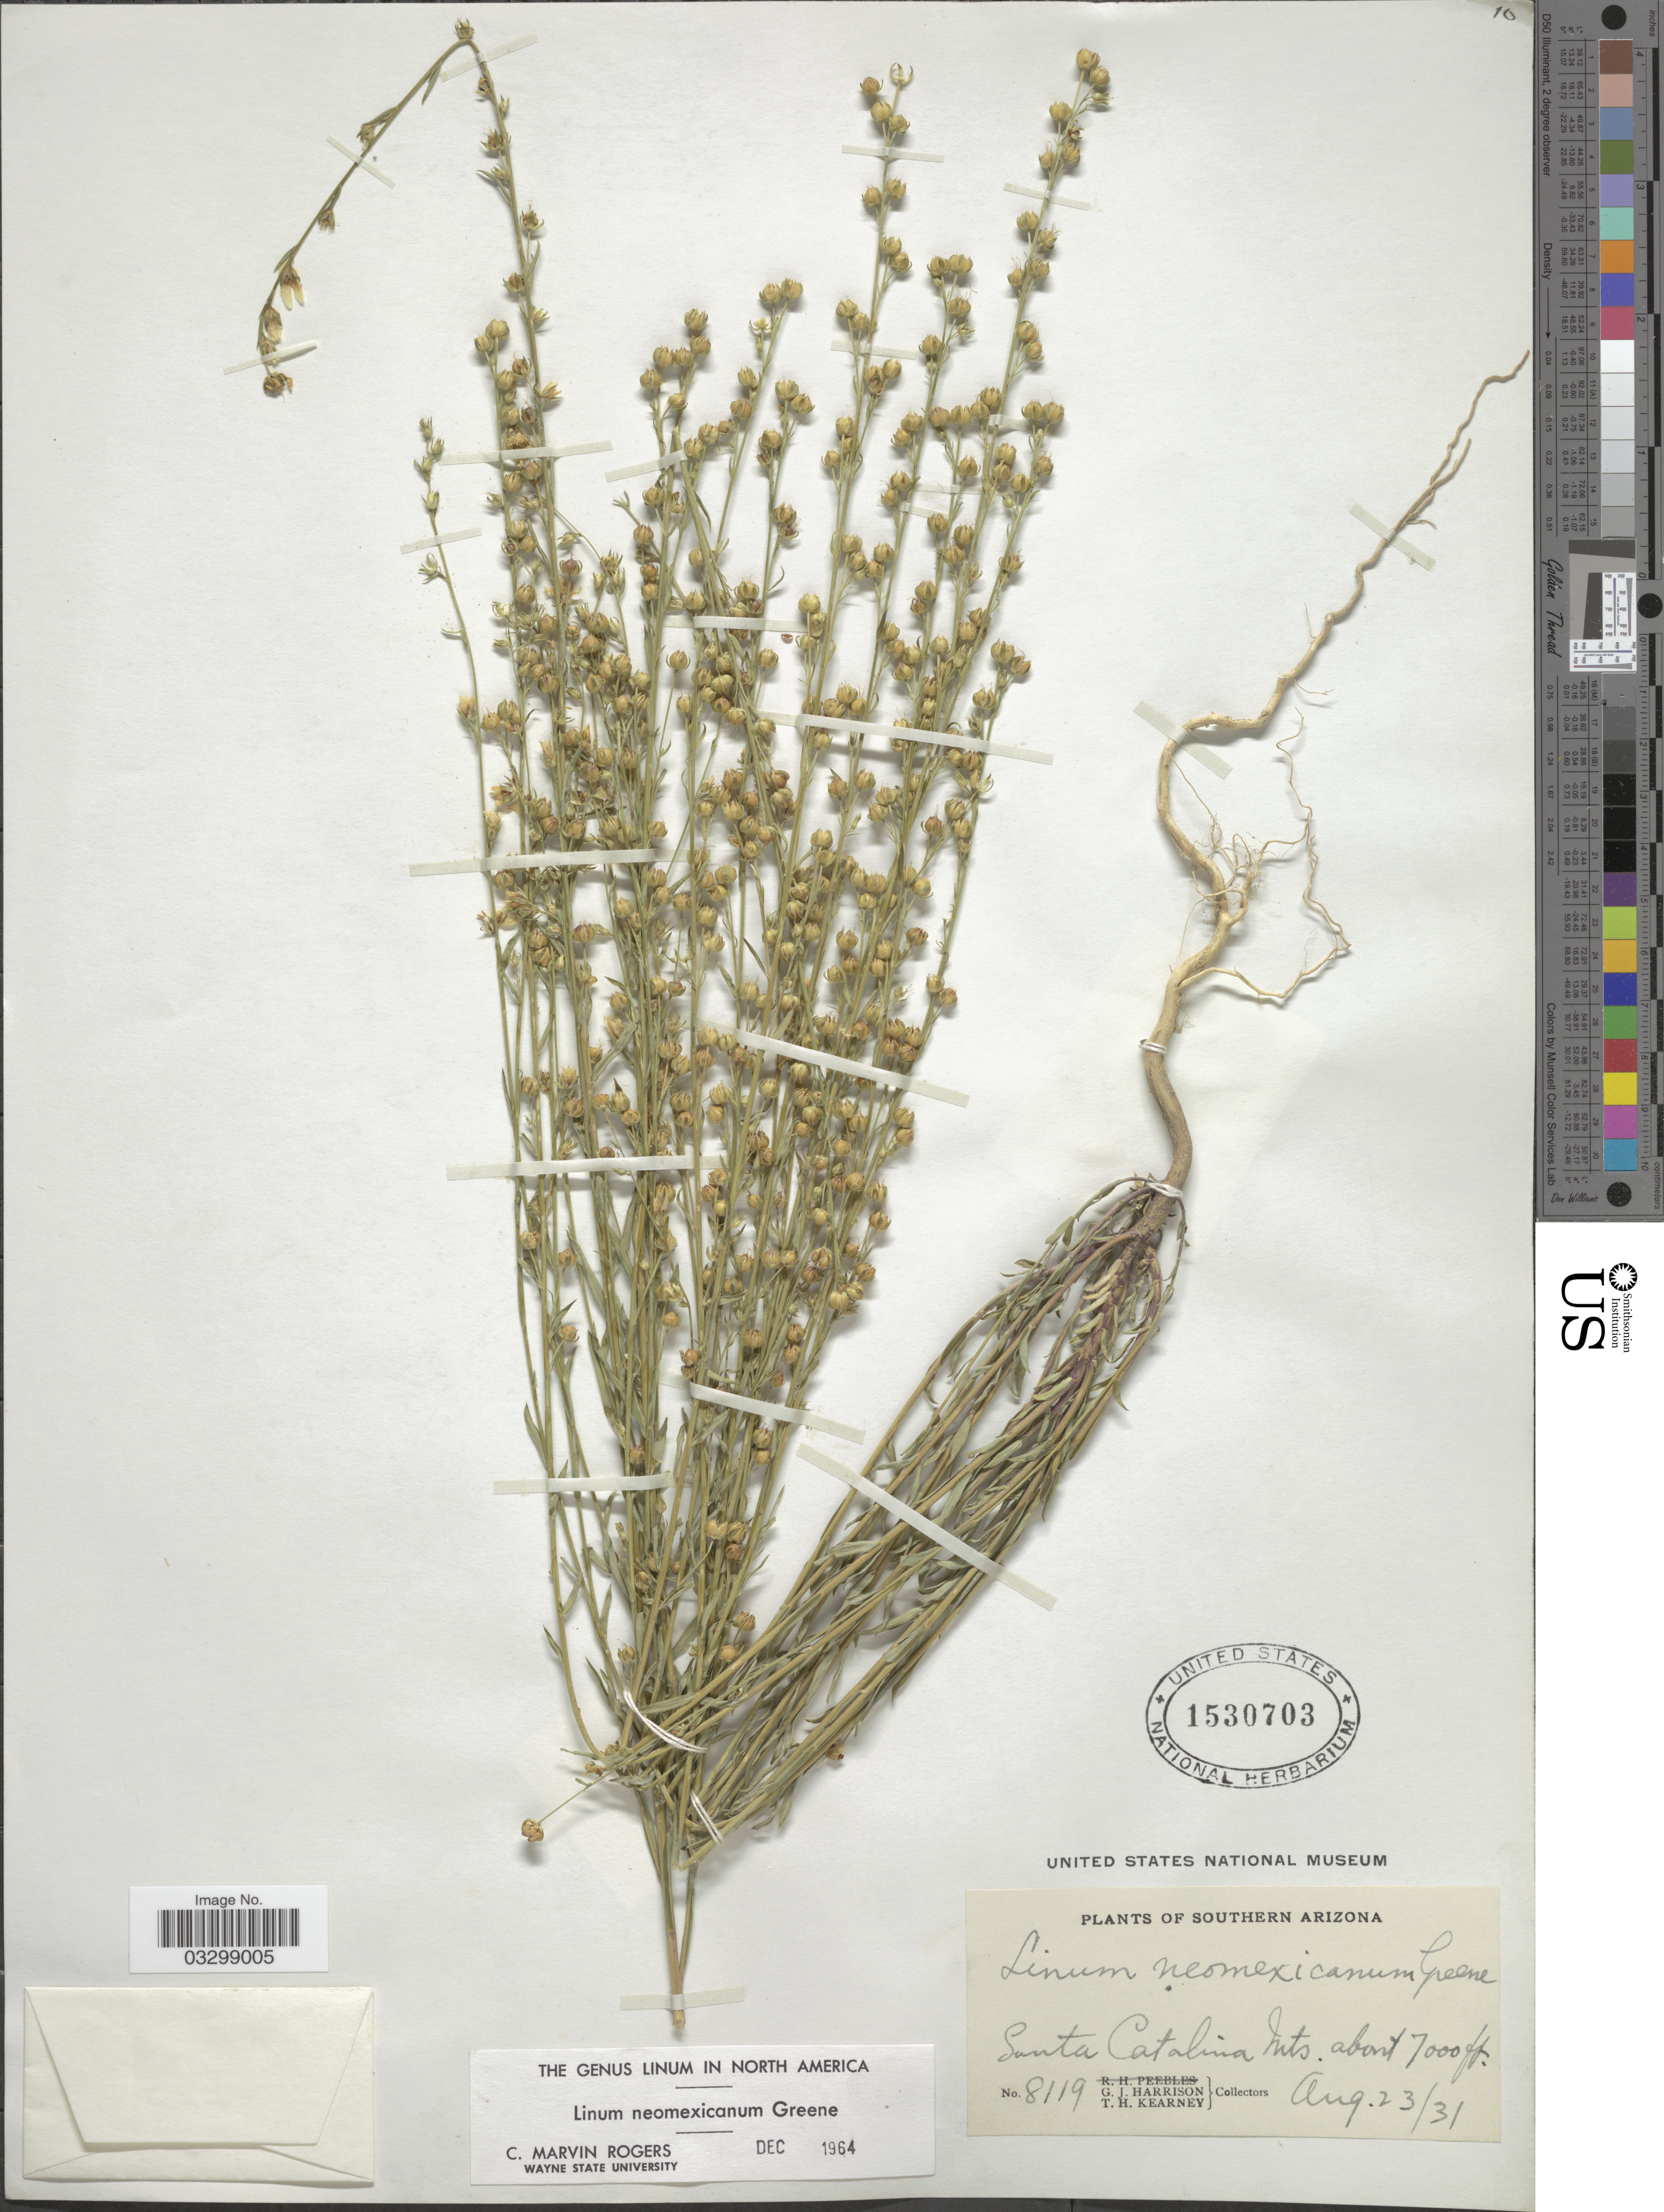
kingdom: Plantae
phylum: Tracheophyta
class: Magnoliopsida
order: Malpighiales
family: Linaceae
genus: Linum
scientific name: Linum neomexicanum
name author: Greene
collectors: G. J. Harrison & T. H. Kearney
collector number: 8119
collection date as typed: Transcribed d/m/y: 23/8/31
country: United States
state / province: Arizona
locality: Southern Arizona. Santa Catalina Mts.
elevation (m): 2134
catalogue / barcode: US 1530703